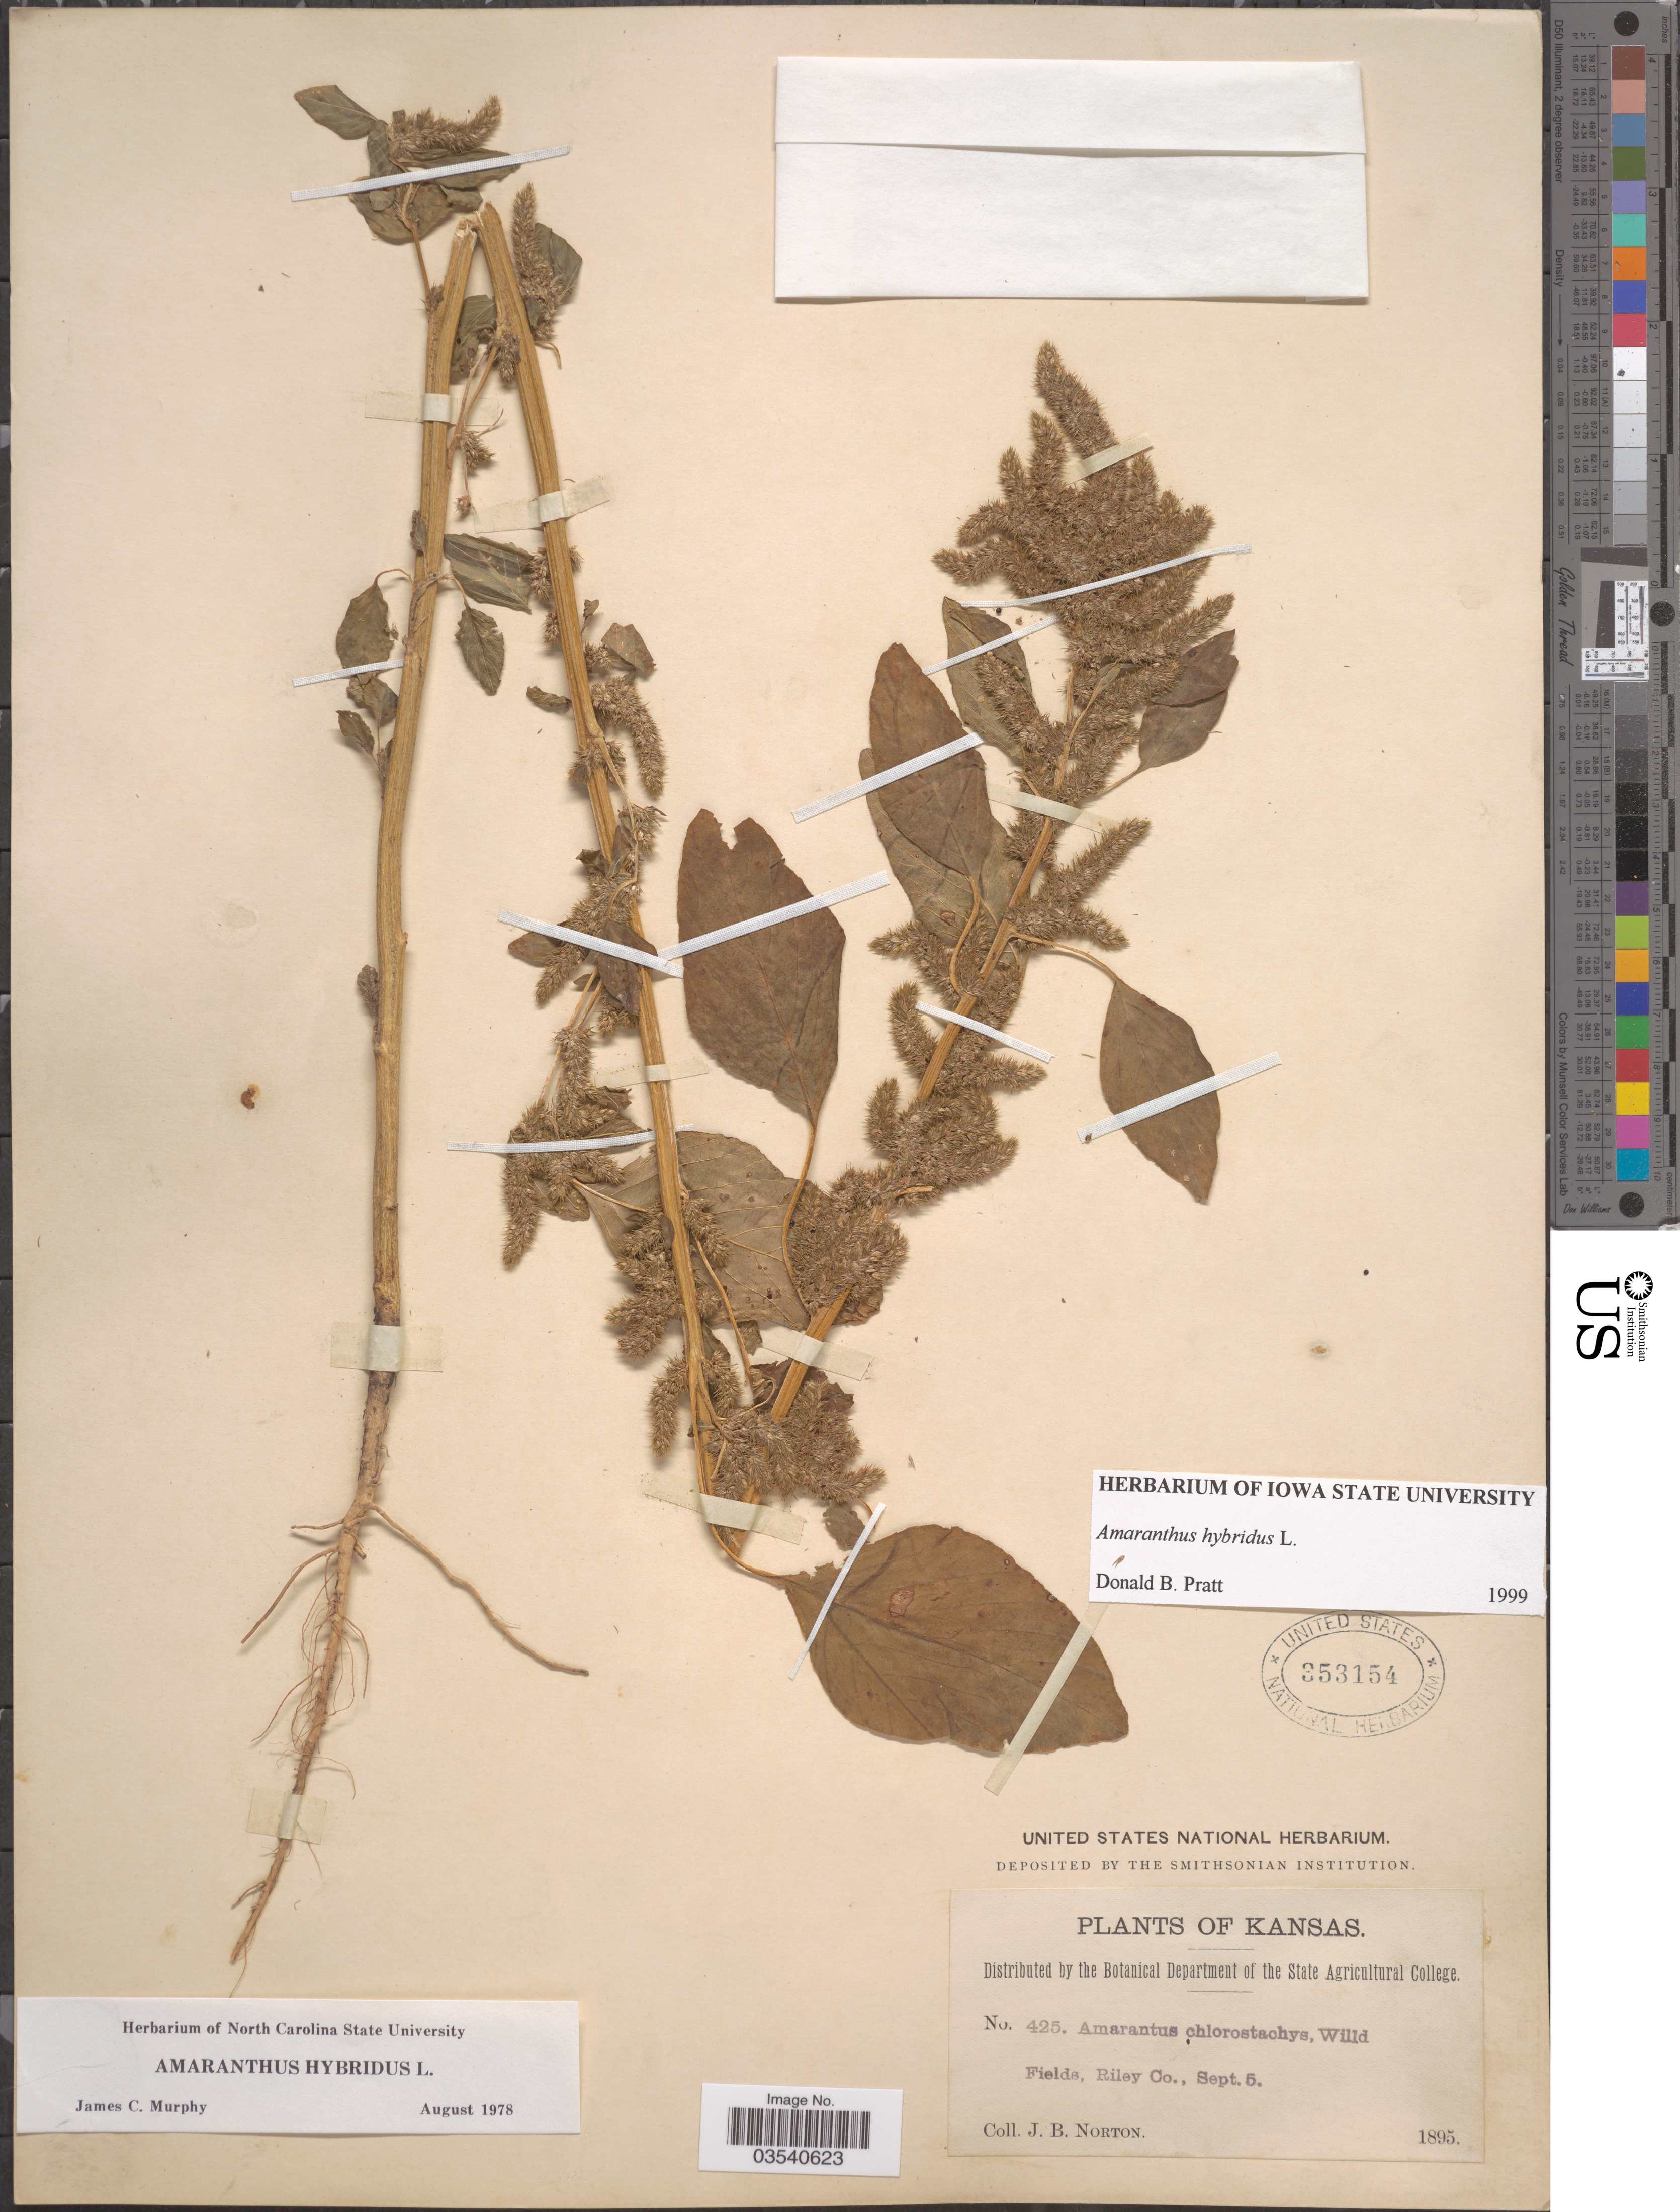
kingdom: Plantae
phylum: Tracheophyta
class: Magnoliopsida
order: Caryophyllales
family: Amaranthaceae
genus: Amaranthus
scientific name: Amaranthus hybridus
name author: L.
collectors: J. B. Norton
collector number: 425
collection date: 1895-09-05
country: United States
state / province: Kansas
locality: Fields, Riley Co.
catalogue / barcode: US 353154